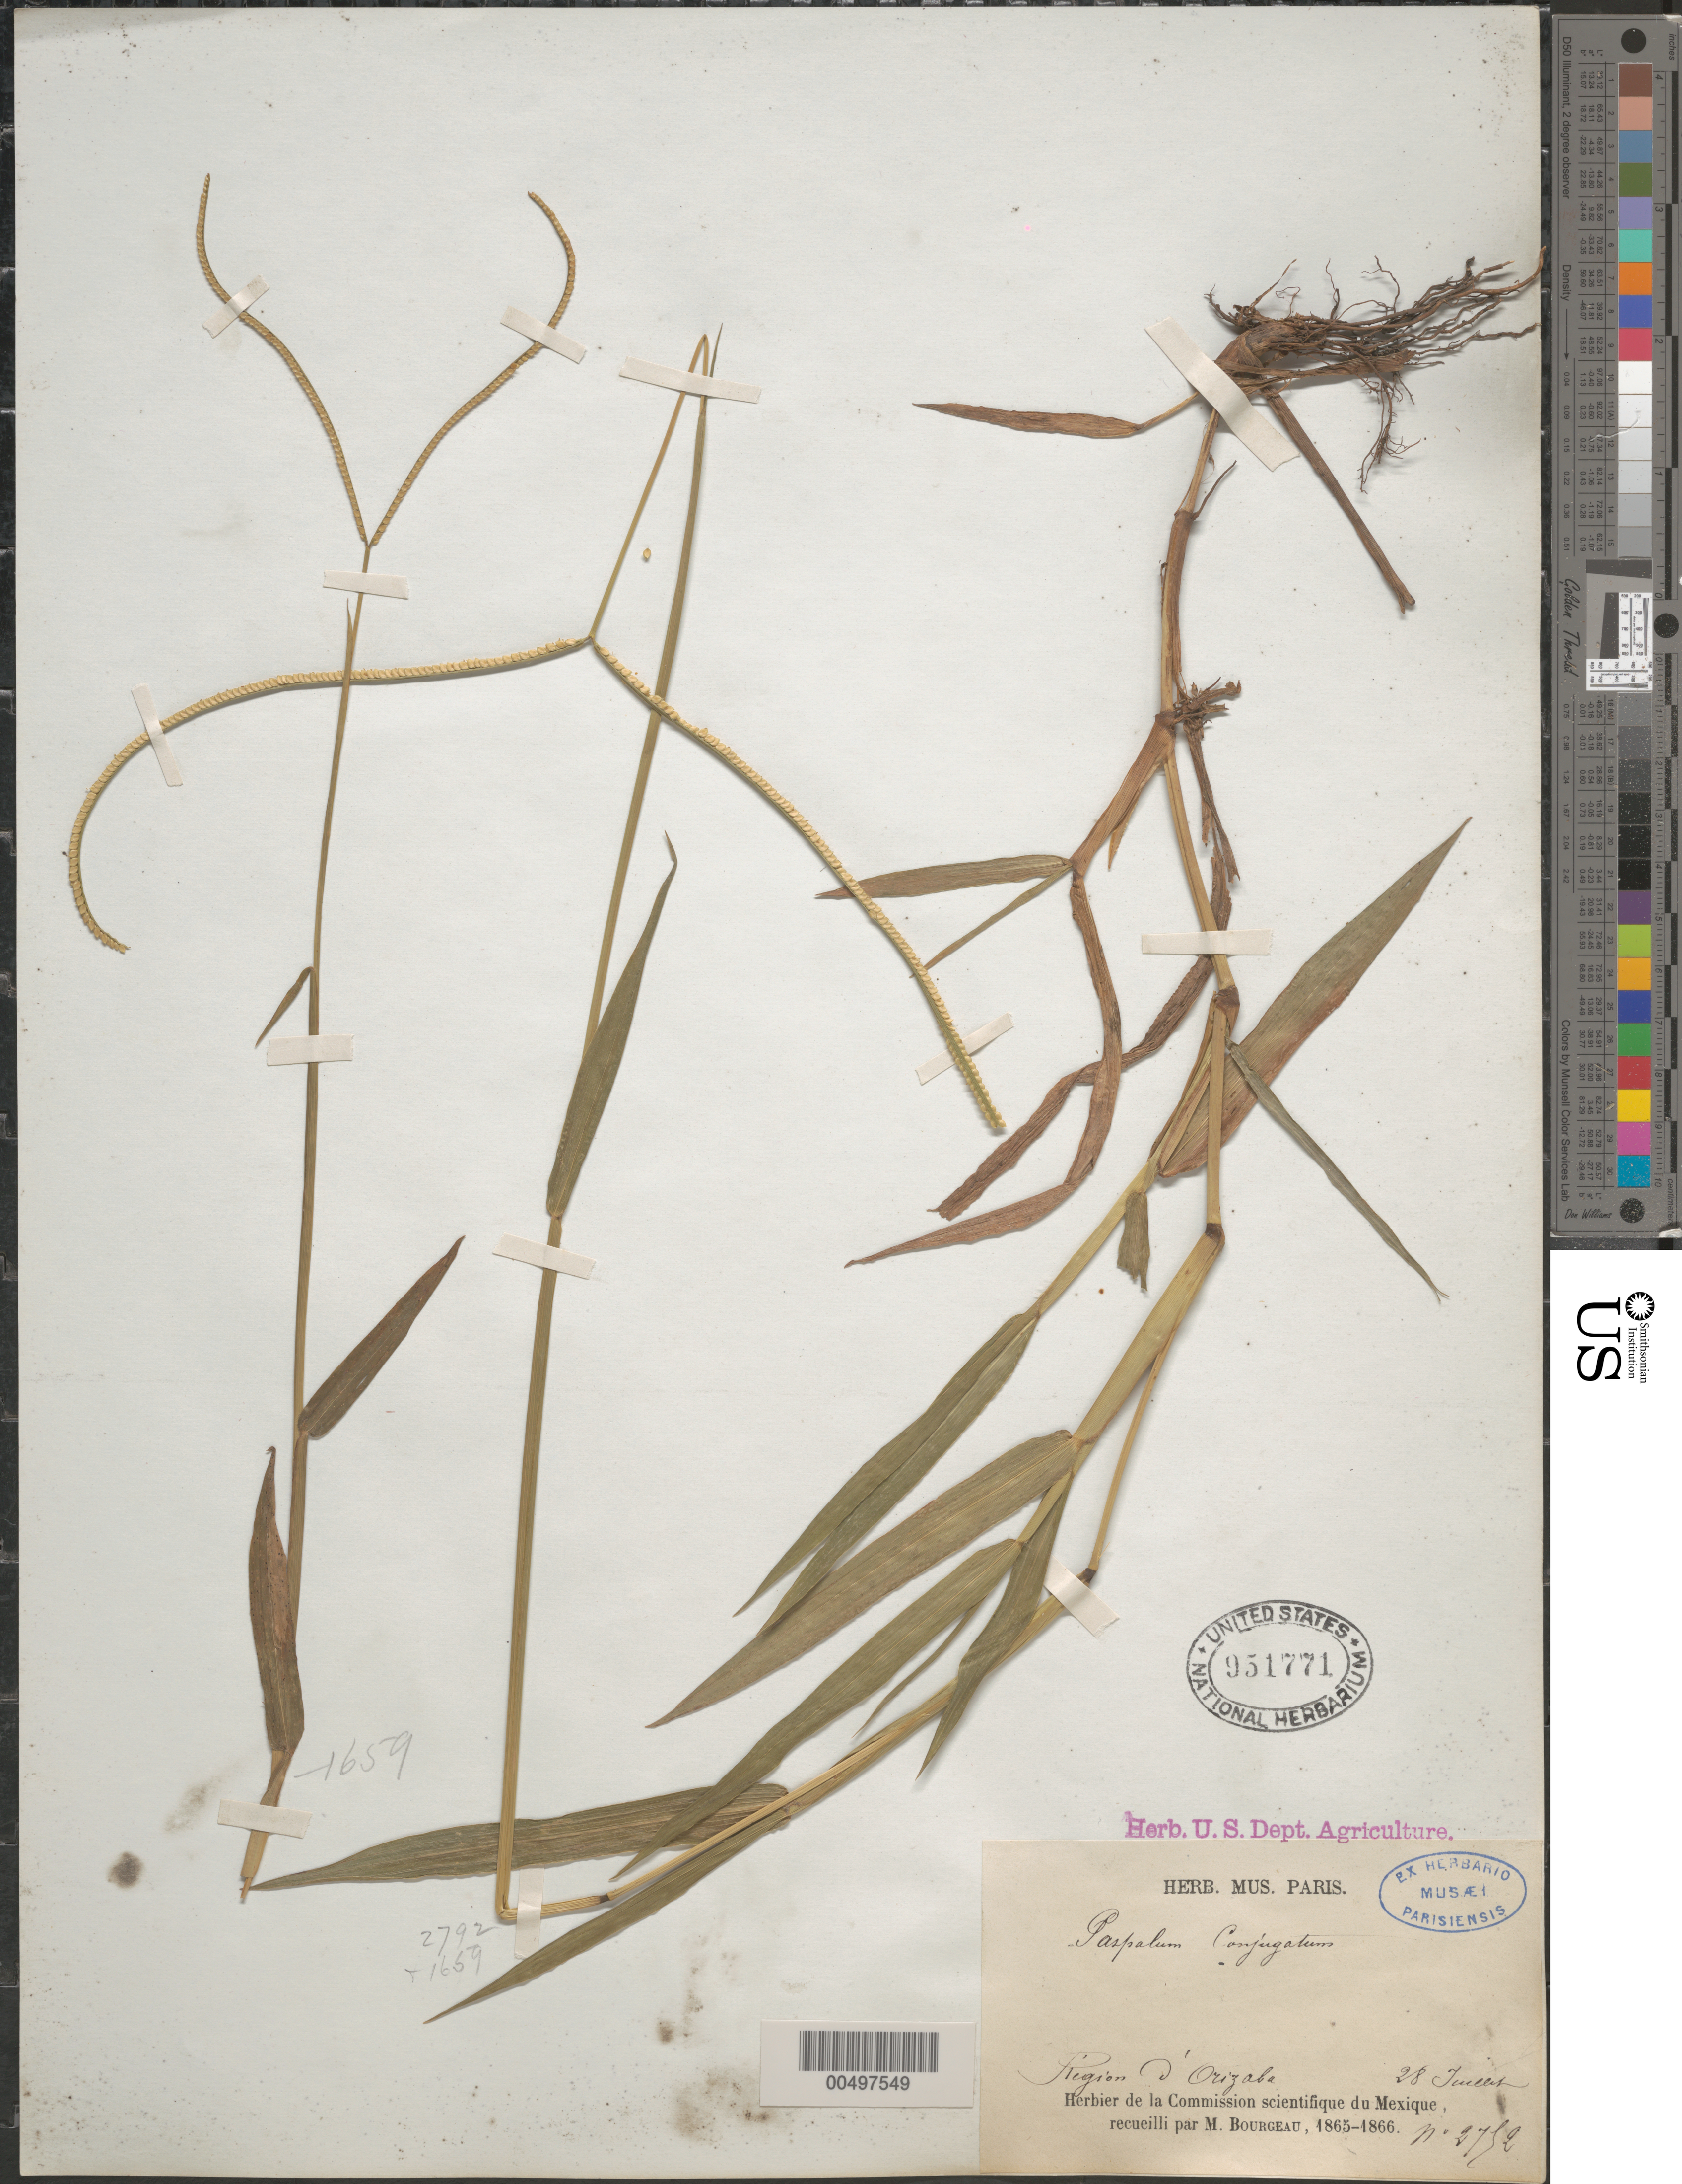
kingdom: Plantae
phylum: Tracheophyta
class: Liliopsida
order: Poales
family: Poaceae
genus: Paspalum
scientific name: Paspalum conjugatum var. pubescens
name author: Döll in Mart.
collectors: E. Bourgeau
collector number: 2752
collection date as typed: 28 Jul 1865 or 28 Jul 1865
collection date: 1865-07-28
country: Mexico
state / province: Veracruz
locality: Region D'Orizaba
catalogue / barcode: US 951771